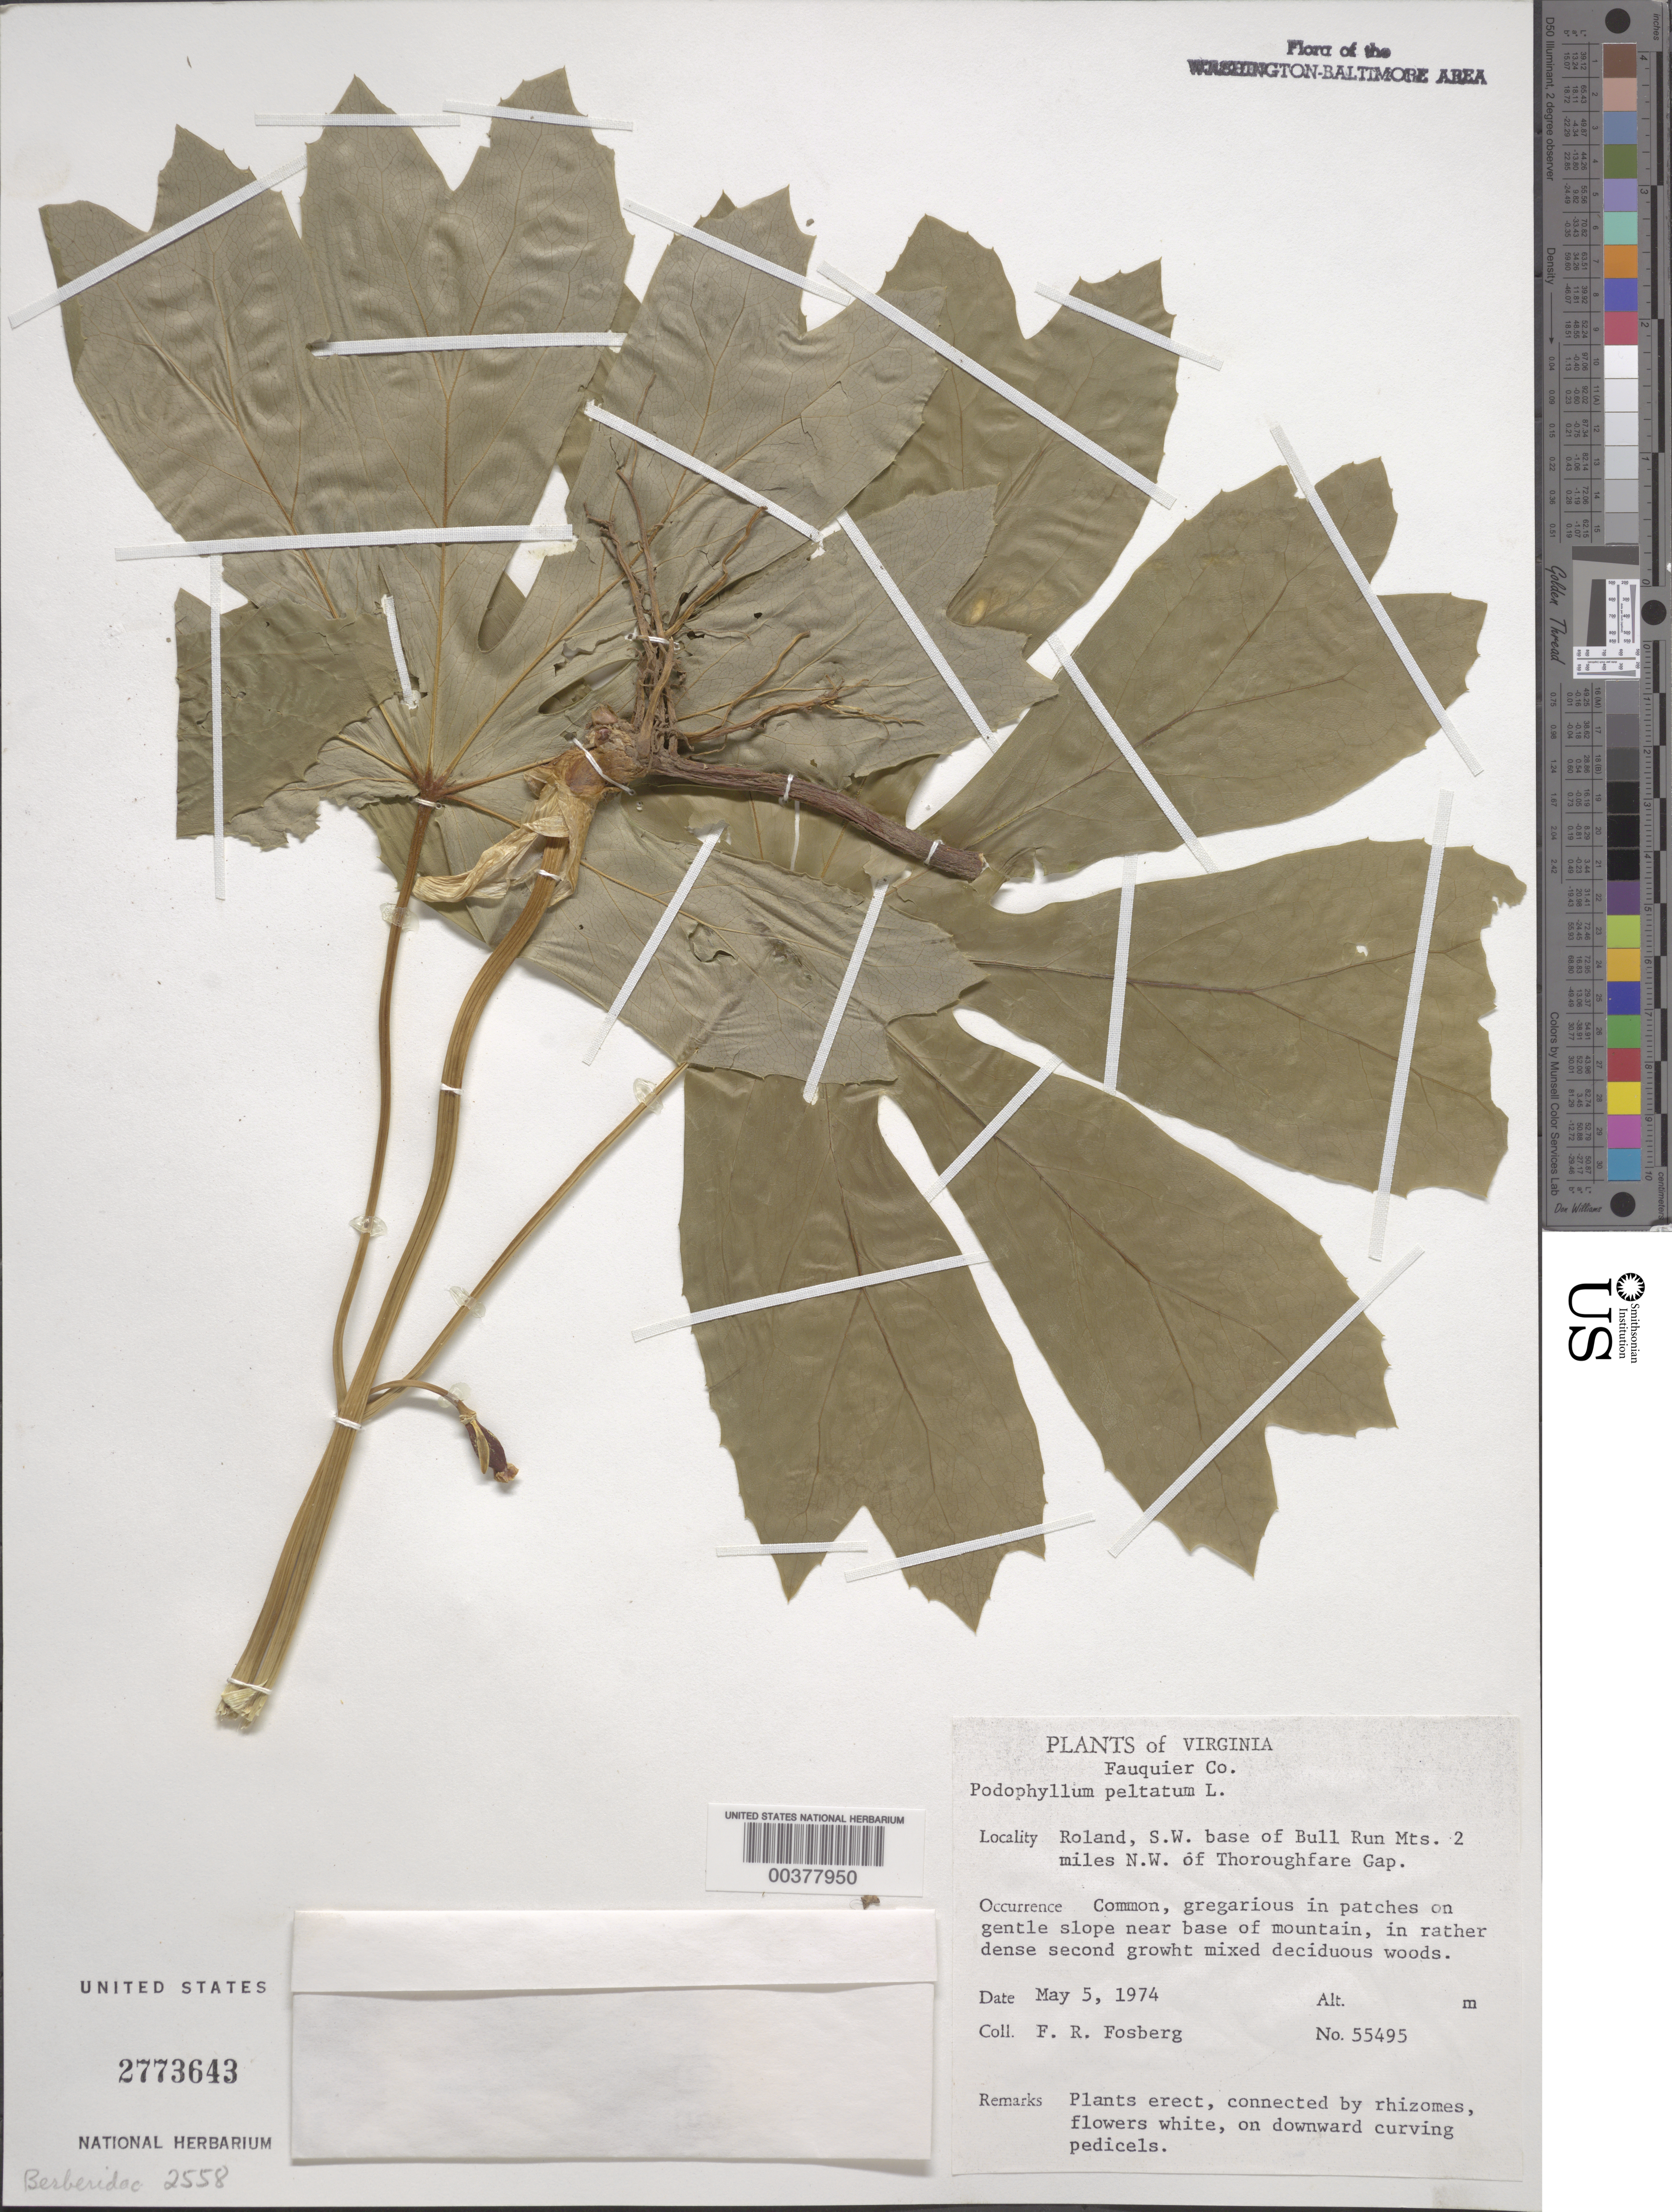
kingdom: Plantae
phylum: Tracheophyta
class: Magnoliopsida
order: Ranunculales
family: Berberidaceae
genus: Podophyllum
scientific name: Podophyllum peltatum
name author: L.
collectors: F. R. Fosberg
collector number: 55495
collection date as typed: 05 May 1974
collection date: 1974-05-05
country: United States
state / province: Virginia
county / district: Fauquier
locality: Roland, northwest of Thorofare Gap, southwest base of Bull Run Mountains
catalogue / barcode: US 2773643